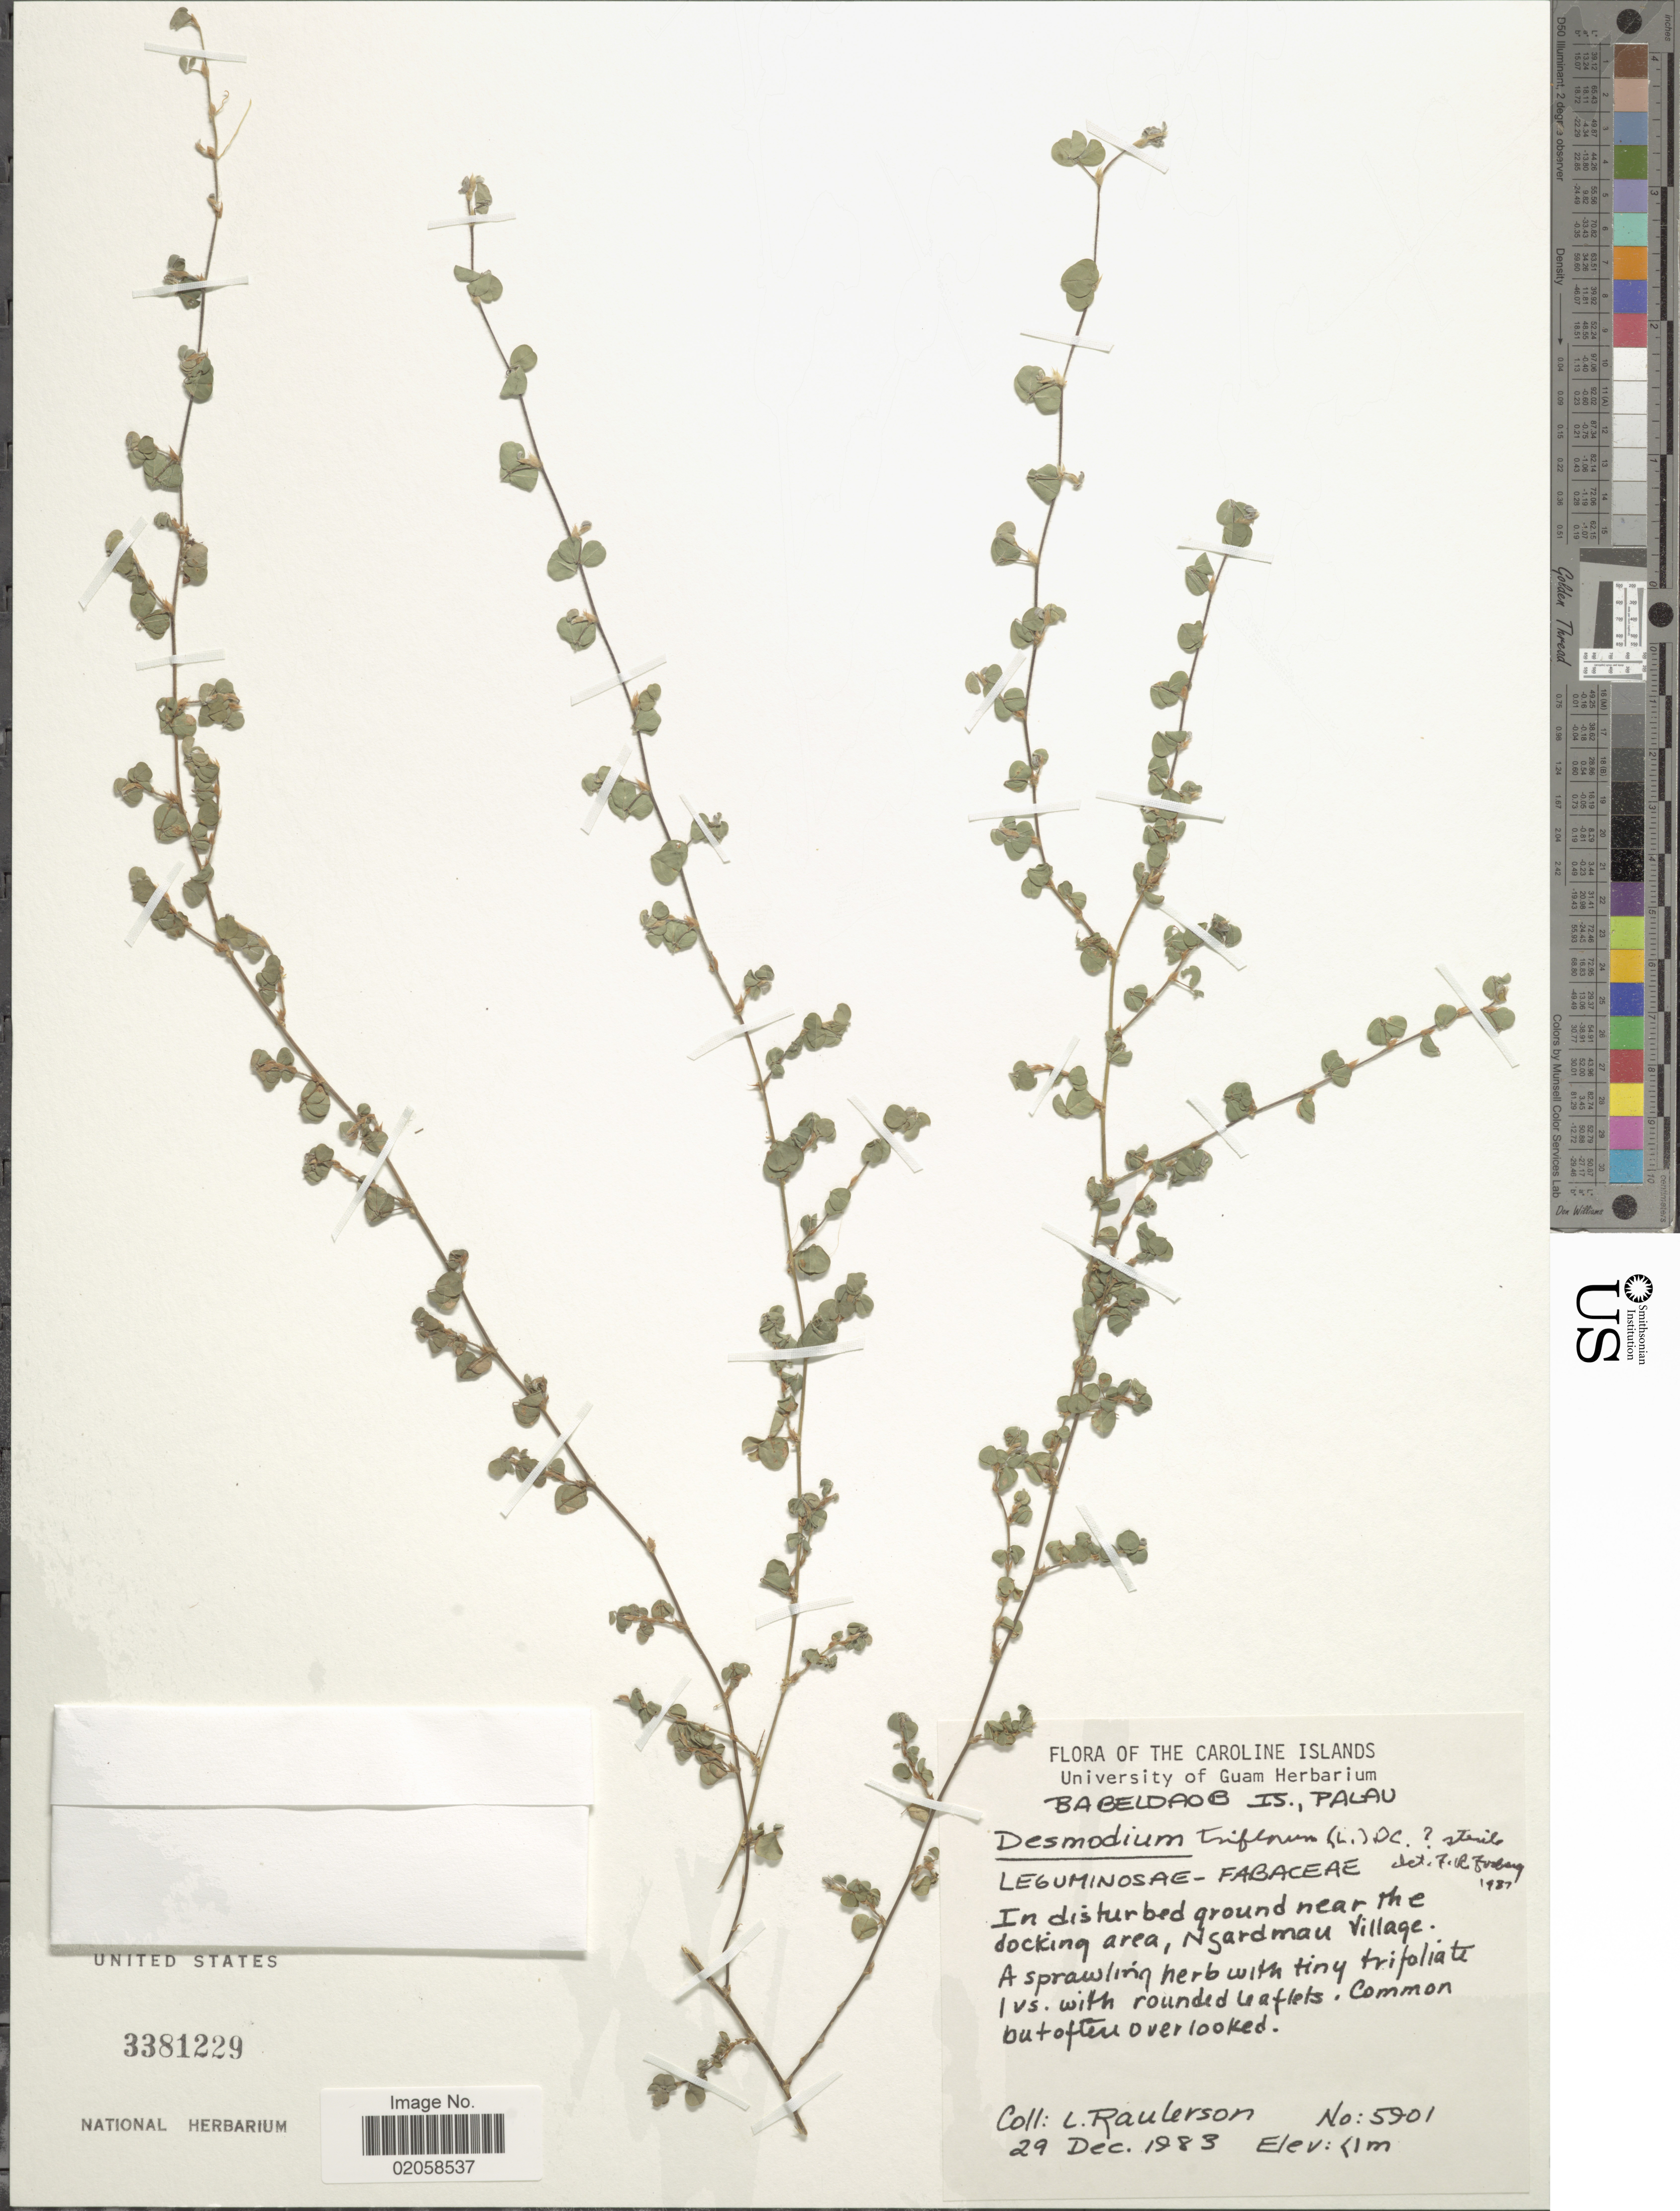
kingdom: Plantae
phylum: Tracheophyta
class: Magnoliopsida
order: Fabales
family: Fabaceae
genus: Grona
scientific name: Grona triflora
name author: (L.) H. Ohashi & K. Ohashi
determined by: Strong, Mark T., (BOT), Smithsonian Institution - National Museum of Natural History (UNITED STATES)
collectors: L. Raulerson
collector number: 5901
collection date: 1983-12-29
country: Palau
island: Babeldaob [Babelthuap]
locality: Caroline Islands, Babeldaob Is., Palau, in disturbed ground near the docking area, Ngardmau village.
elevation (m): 1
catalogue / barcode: US 3381229